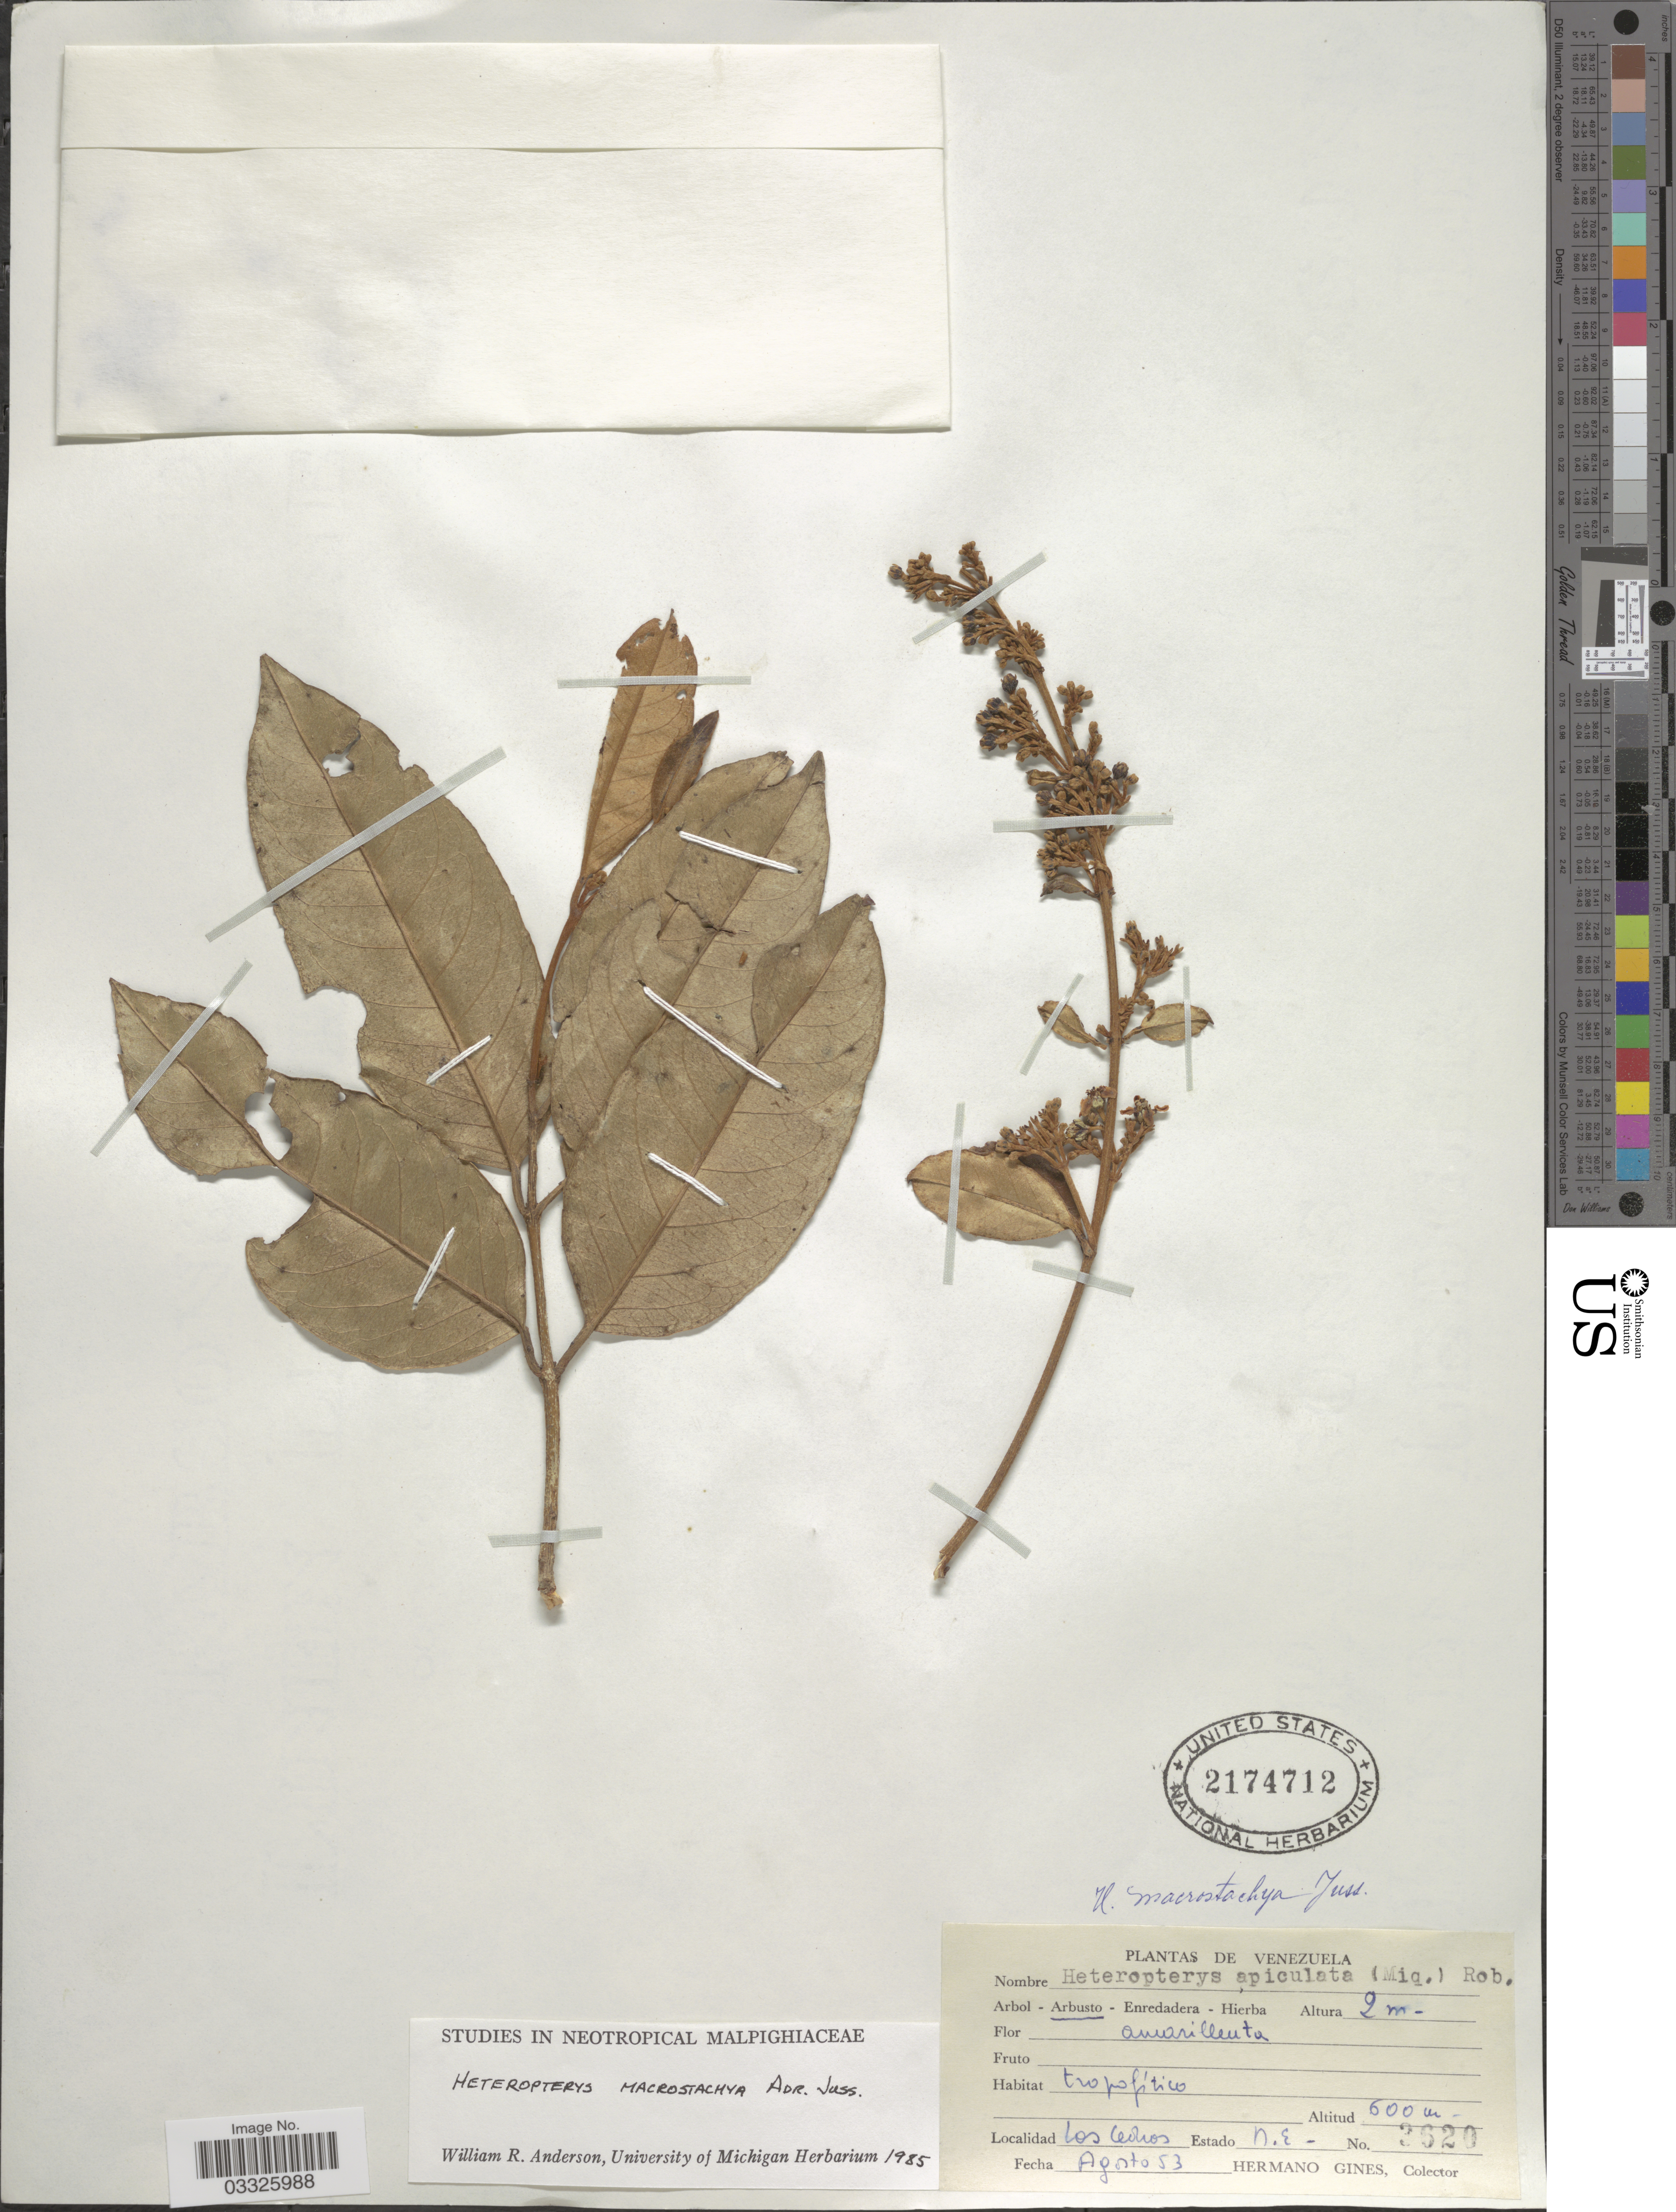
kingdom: Plantae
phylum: Tracheophyta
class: Magnoliopsida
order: Malpighiales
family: Malpighiaceae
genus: Heteropterys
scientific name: Heteropterys macrostachya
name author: A. Juss.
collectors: Bro. Gines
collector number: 3620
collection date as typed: Transcribed d/m/y: /8/53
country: Venezuela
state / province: Nueva Esparta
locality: Los Cedros. Estado N. E.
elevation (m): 600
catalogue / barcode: US 2174712